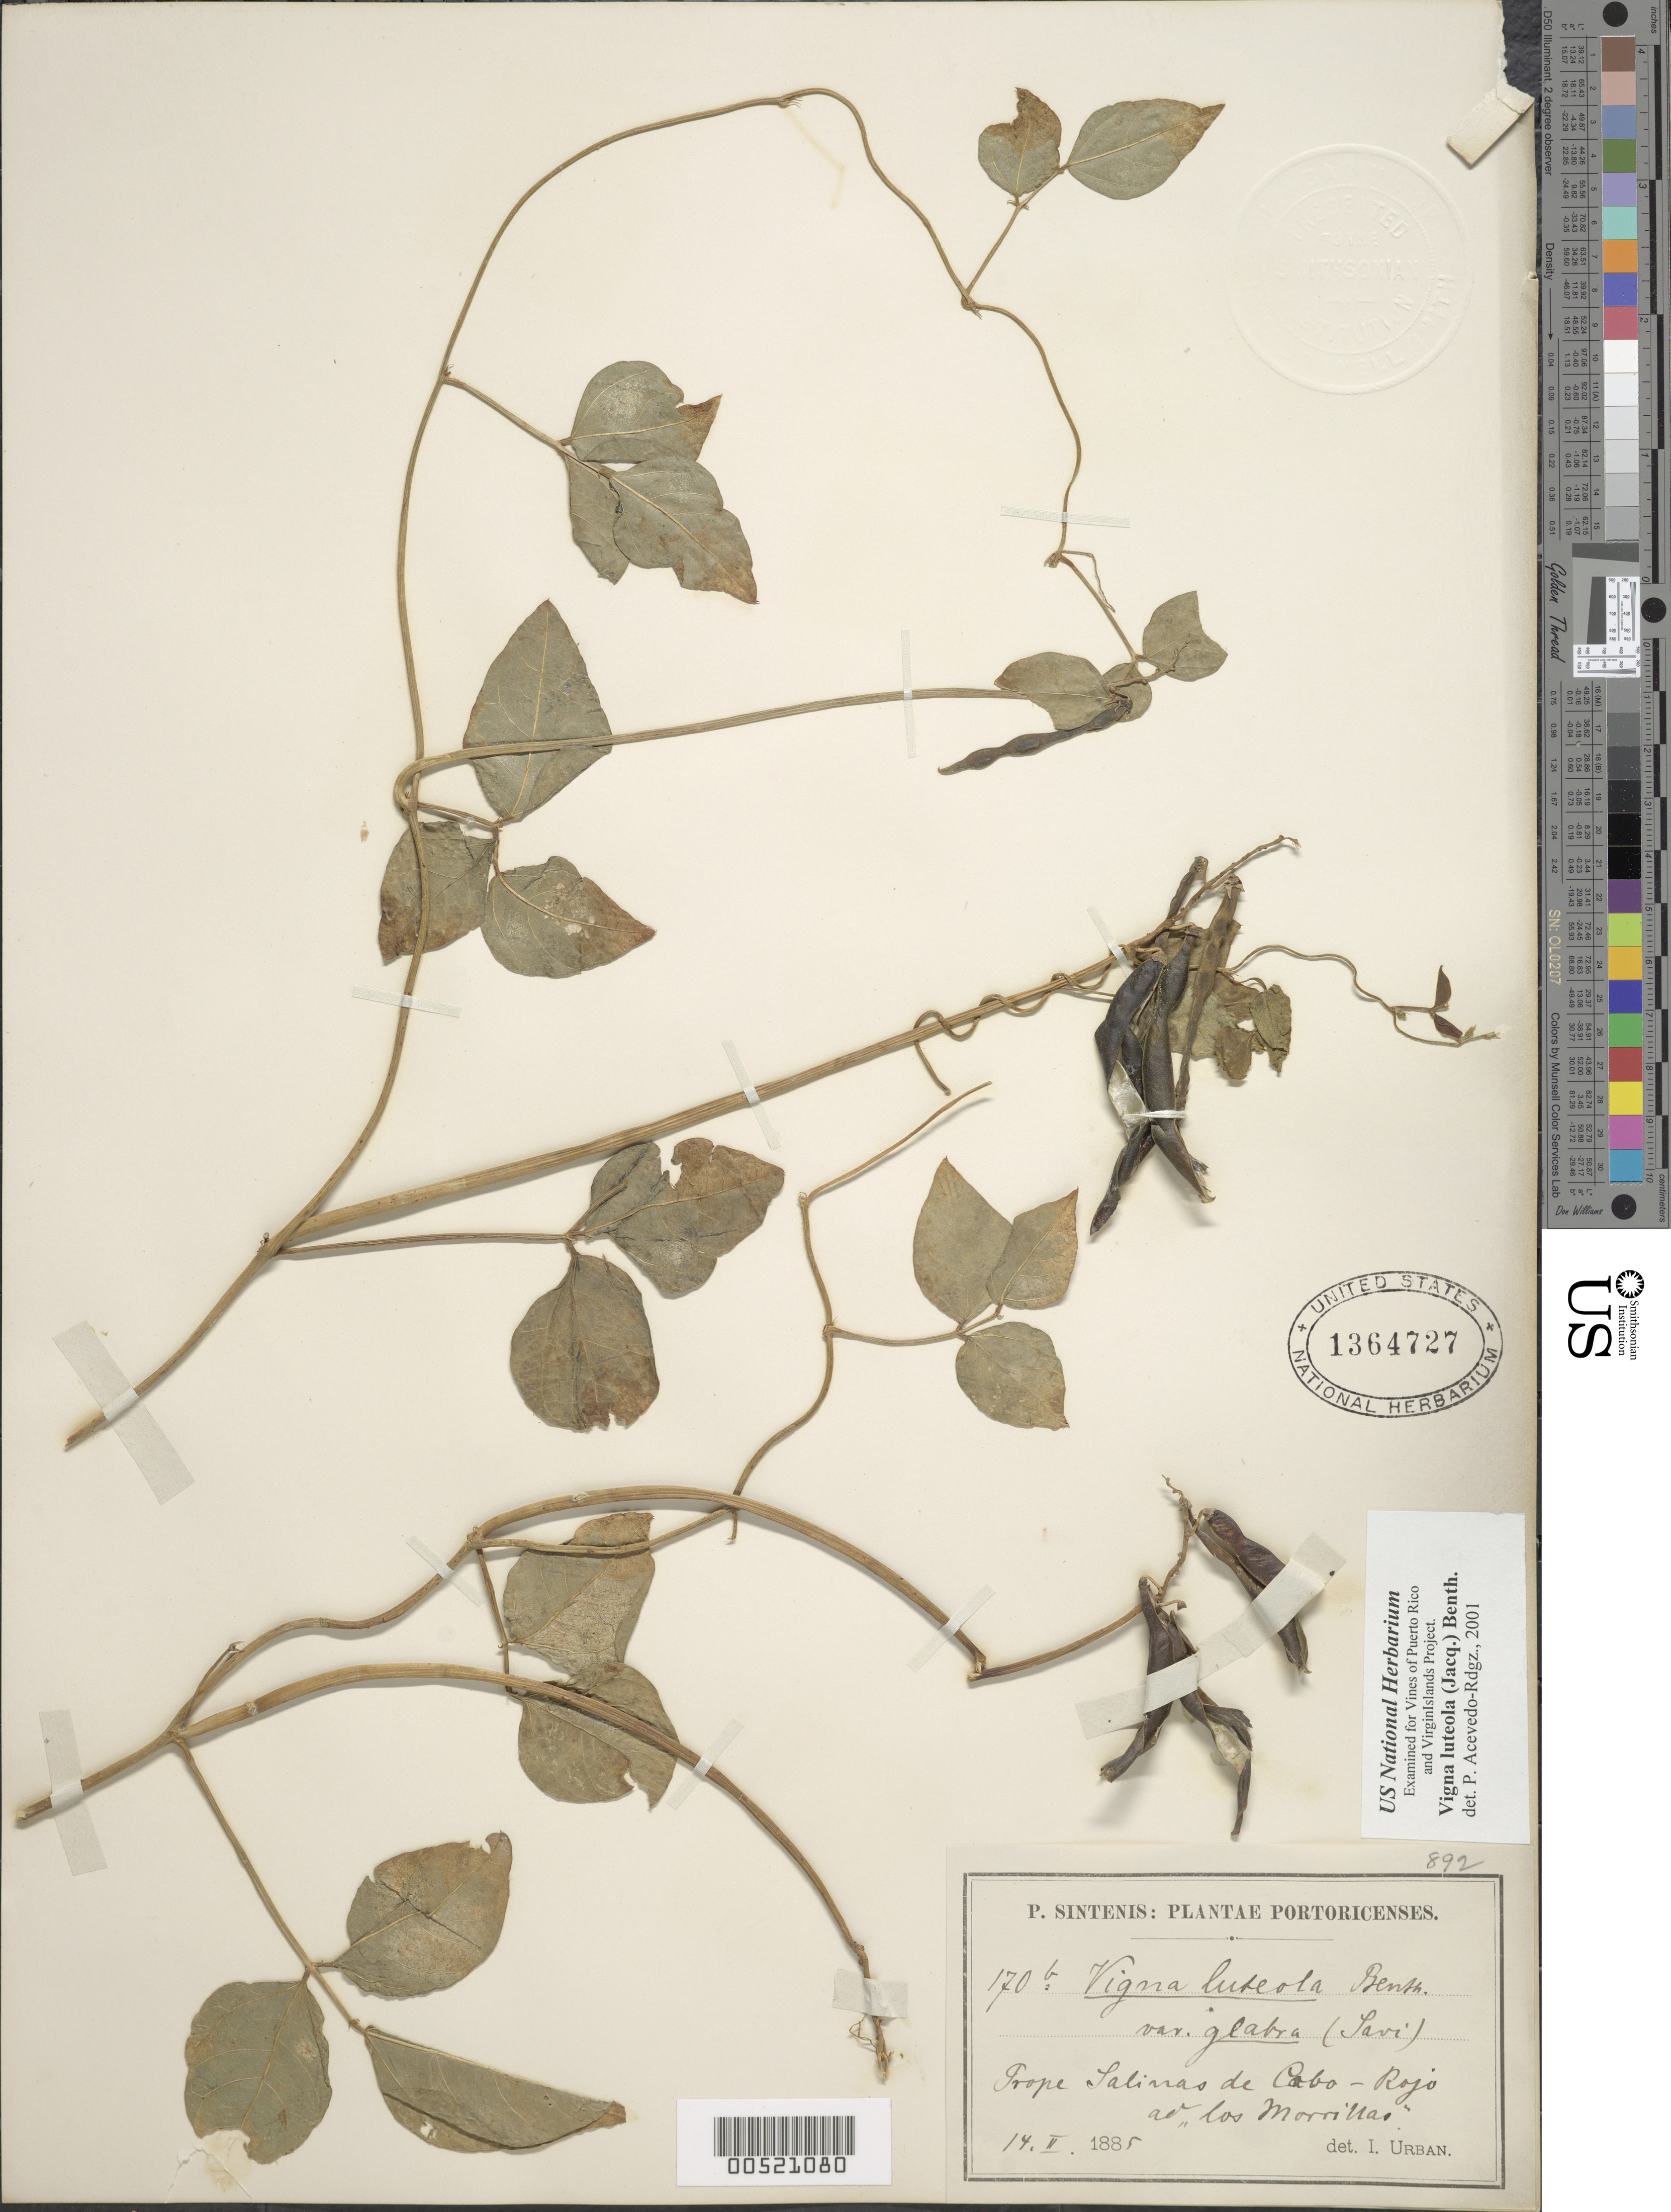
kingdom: Plantae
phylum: Tracheophyta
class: Magnoliopsida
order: Fabales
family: Fabaceae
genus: Vigna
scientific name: Vigna luteola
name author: (Jacq.) Benth.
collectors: P. Sintenis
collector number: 170b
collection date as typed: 14 Feb 1885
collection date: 1885-02-14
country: Puerto Rico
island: Greater Antilles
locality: Prope Salinas de Cabo Rojo ad "Los Morrillas".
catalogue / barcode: US 1364727